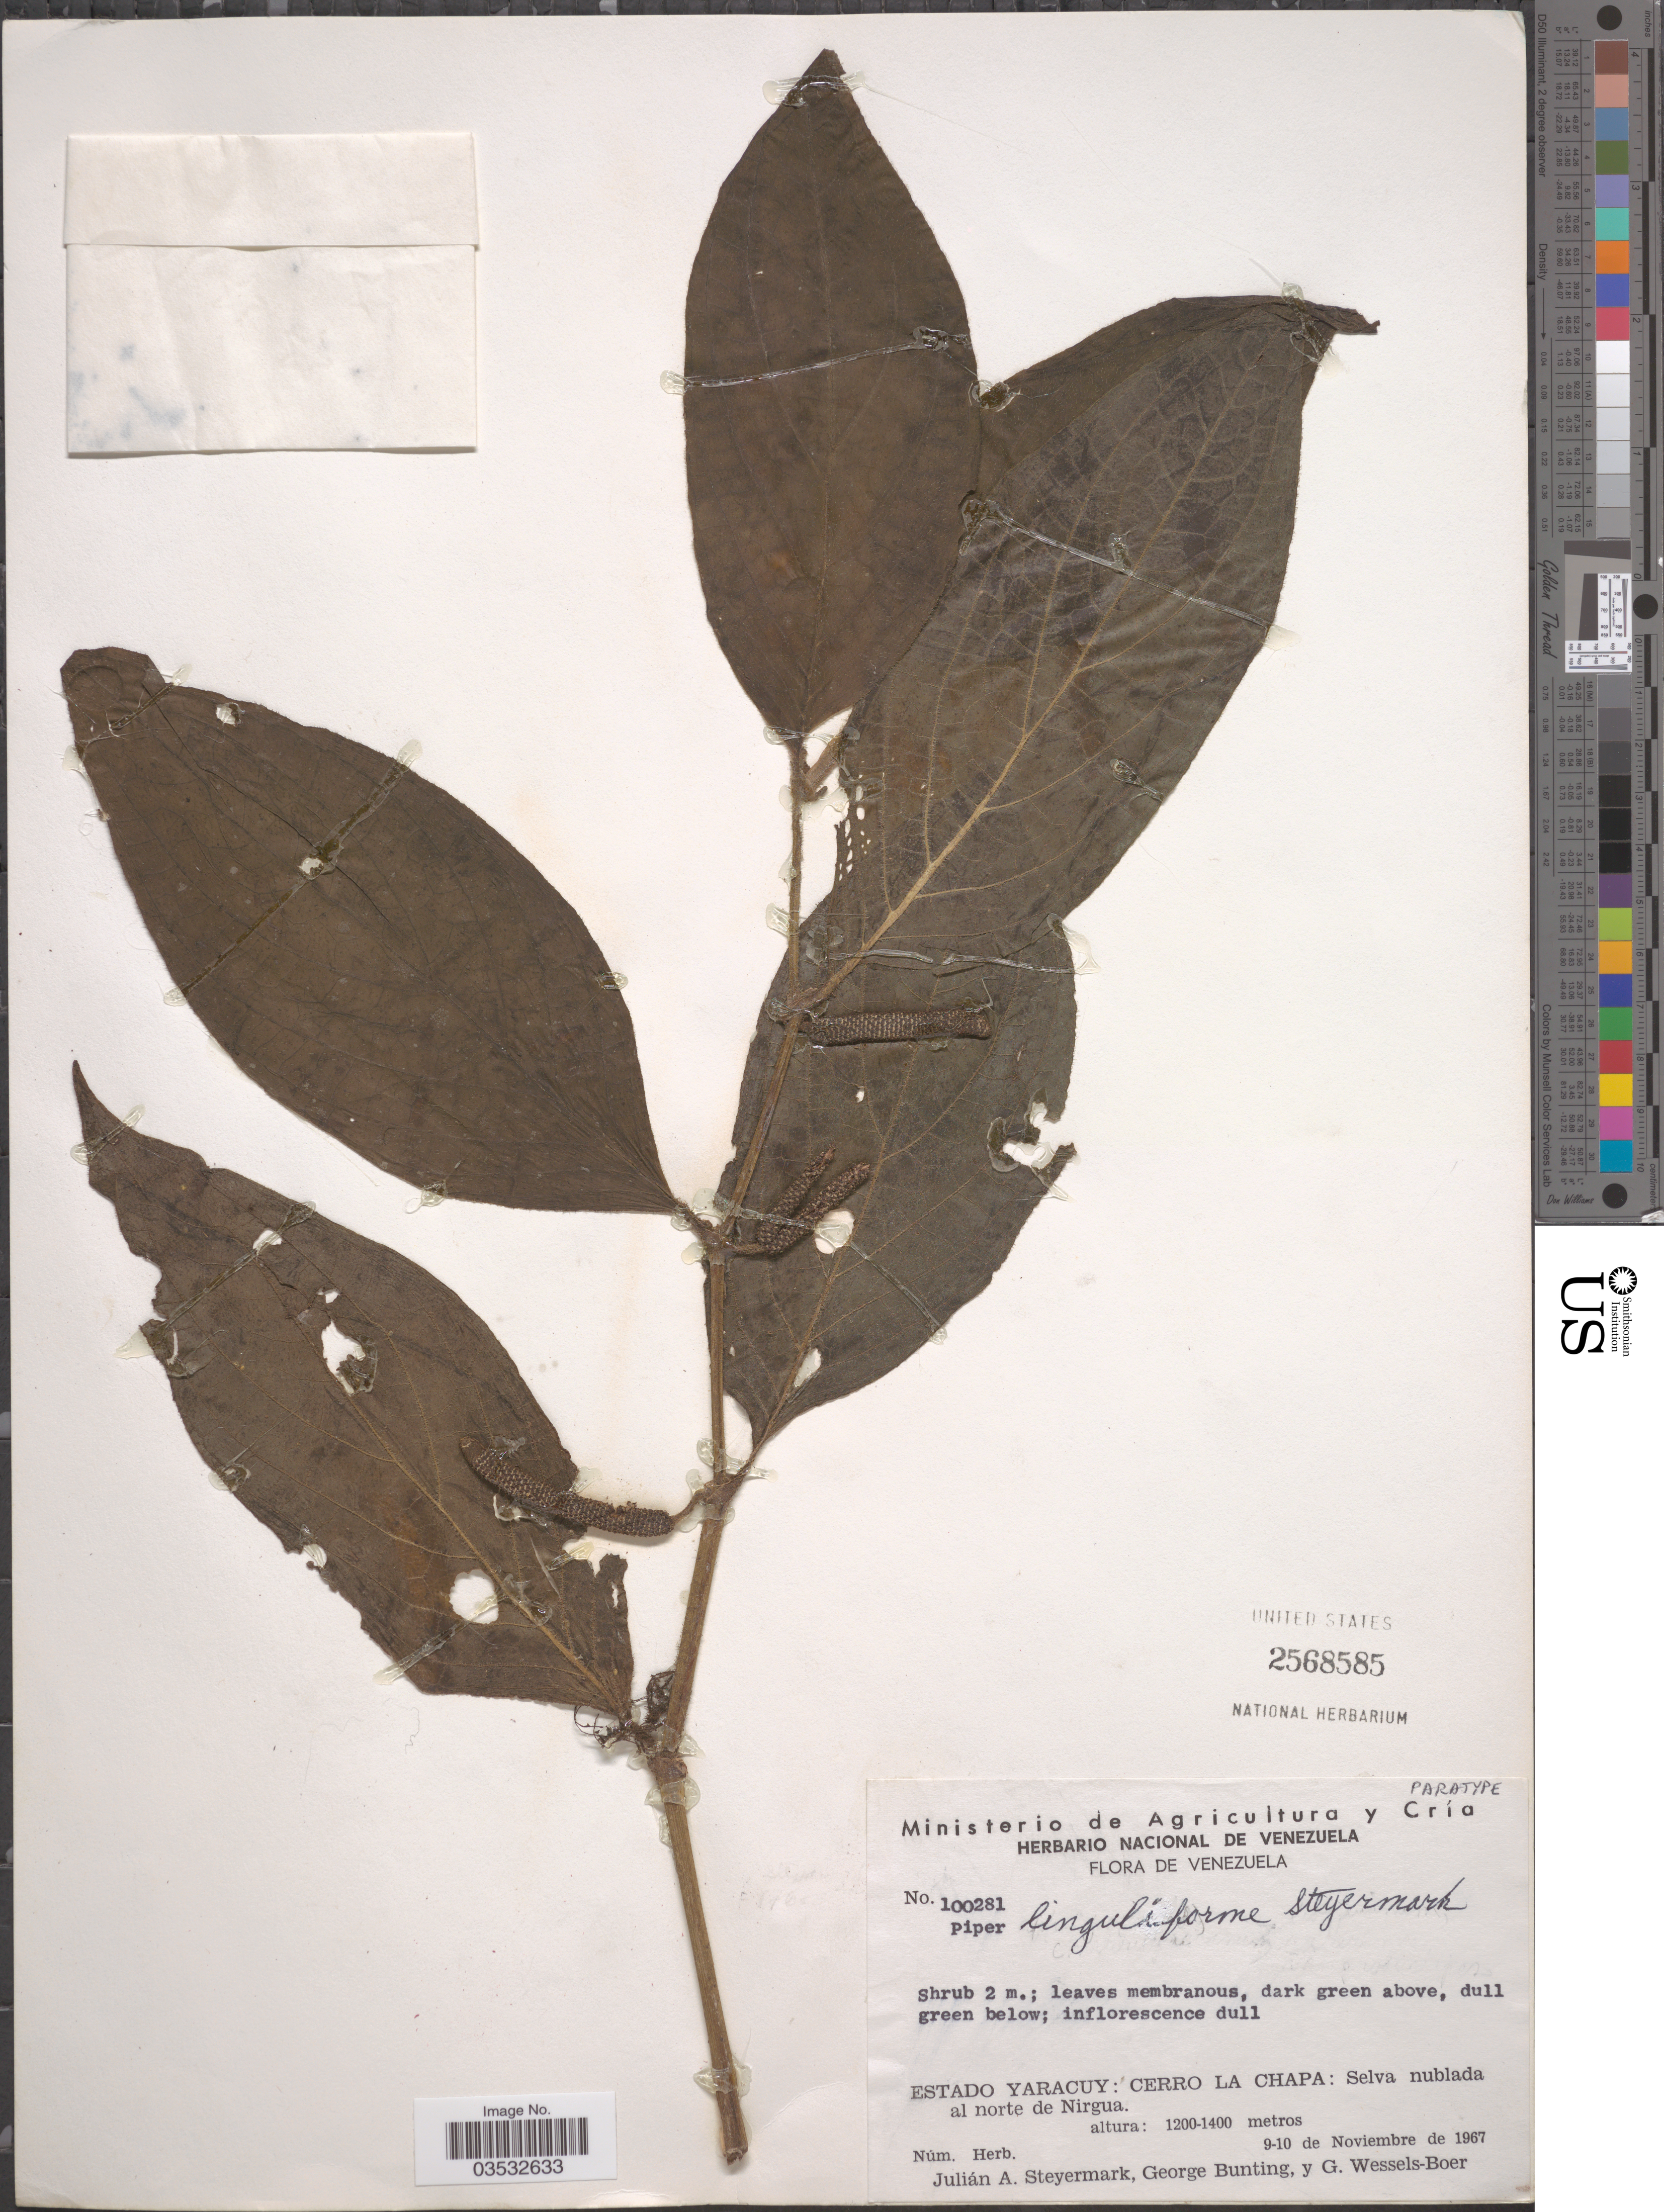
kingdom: Plantae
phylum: Tracheophyta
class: Magnoliopsida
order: Piperales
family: Piperaceae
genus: Piper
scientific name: Piper linguliforme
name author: Steyerm.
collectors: J. Steyermark, G. S. Bunting & G. Wessels Boer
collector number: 100281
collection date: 1967-11-09/1967-11-10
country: Venezuela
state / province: Yaracuy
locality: Cerro La Chapa: Selva nublada al norte de Nirgua.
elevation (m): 1200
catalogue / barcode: US 2568585